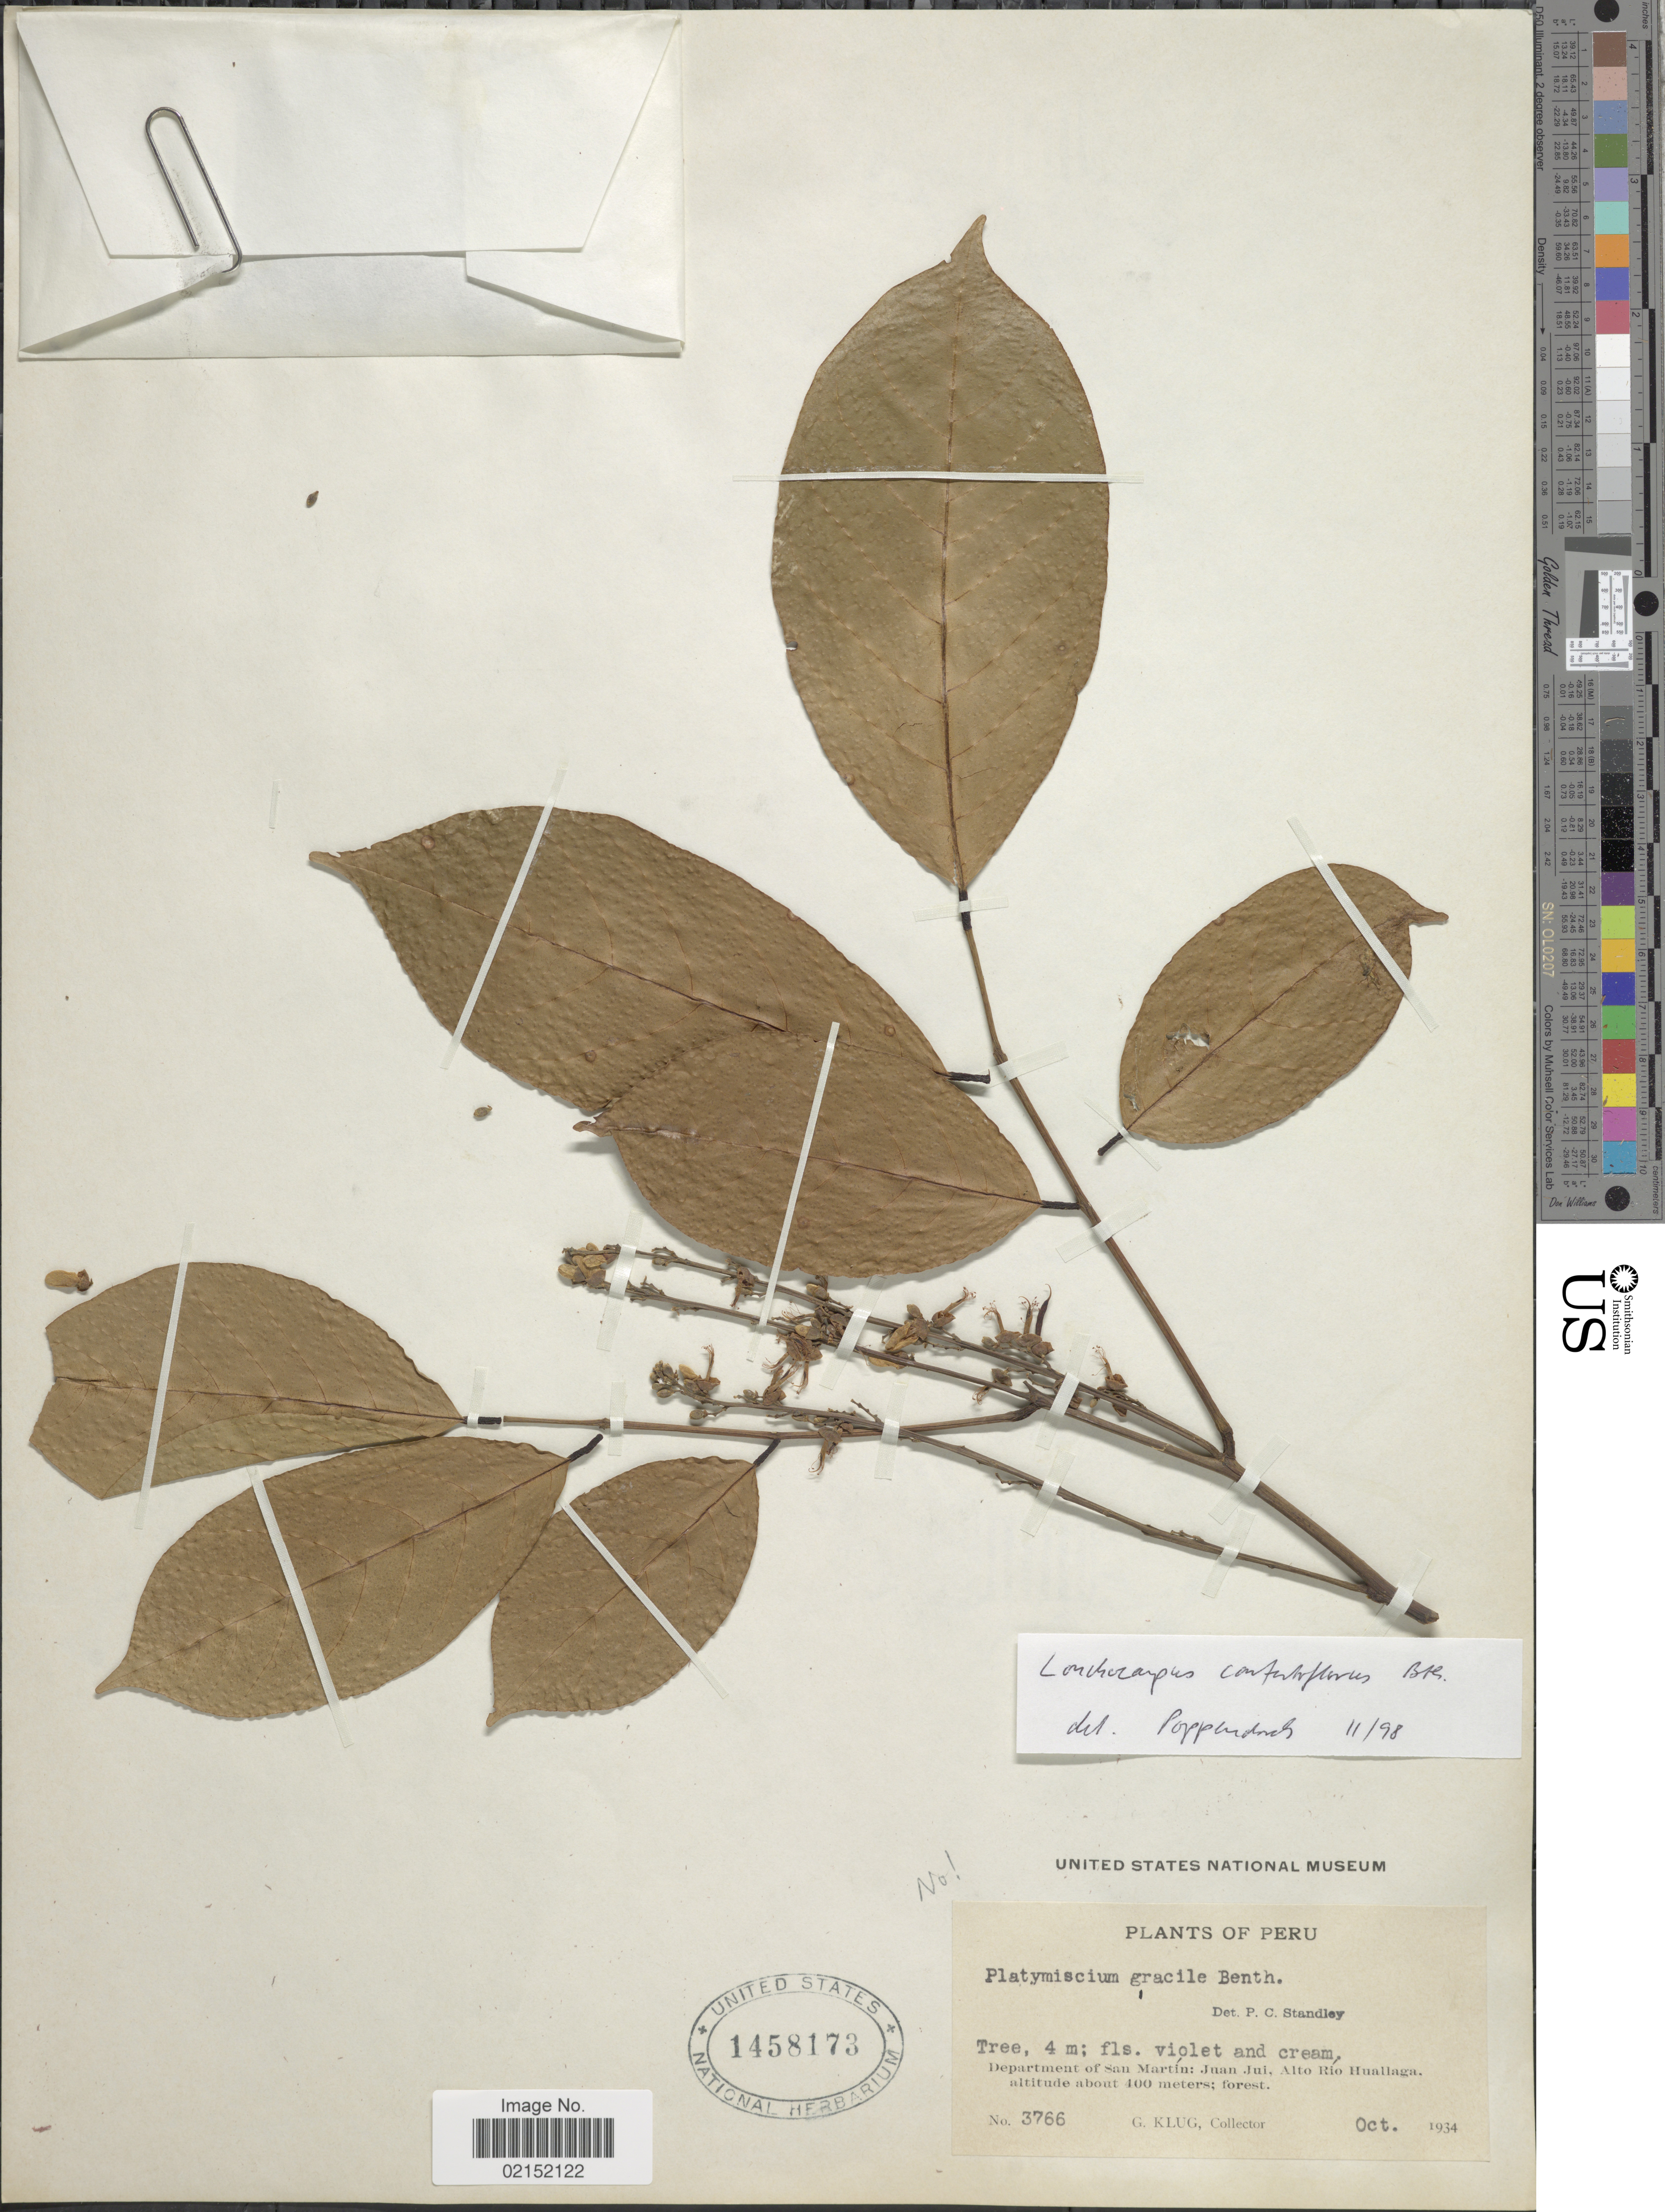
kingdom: Plantae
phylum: Tracheophyta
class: Magnoliopsida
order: Fabales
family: Fabaceae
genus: Lonchocarpus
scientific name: Lonchocarpus confertiflorus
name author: Benth.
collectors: G. Klug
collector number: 3766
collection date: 1934-10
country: Peru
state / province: San Martín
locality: Department of San Martin: Juan Jui, Alto Rio Huallaga.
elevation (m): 400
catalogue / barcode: US 1458173